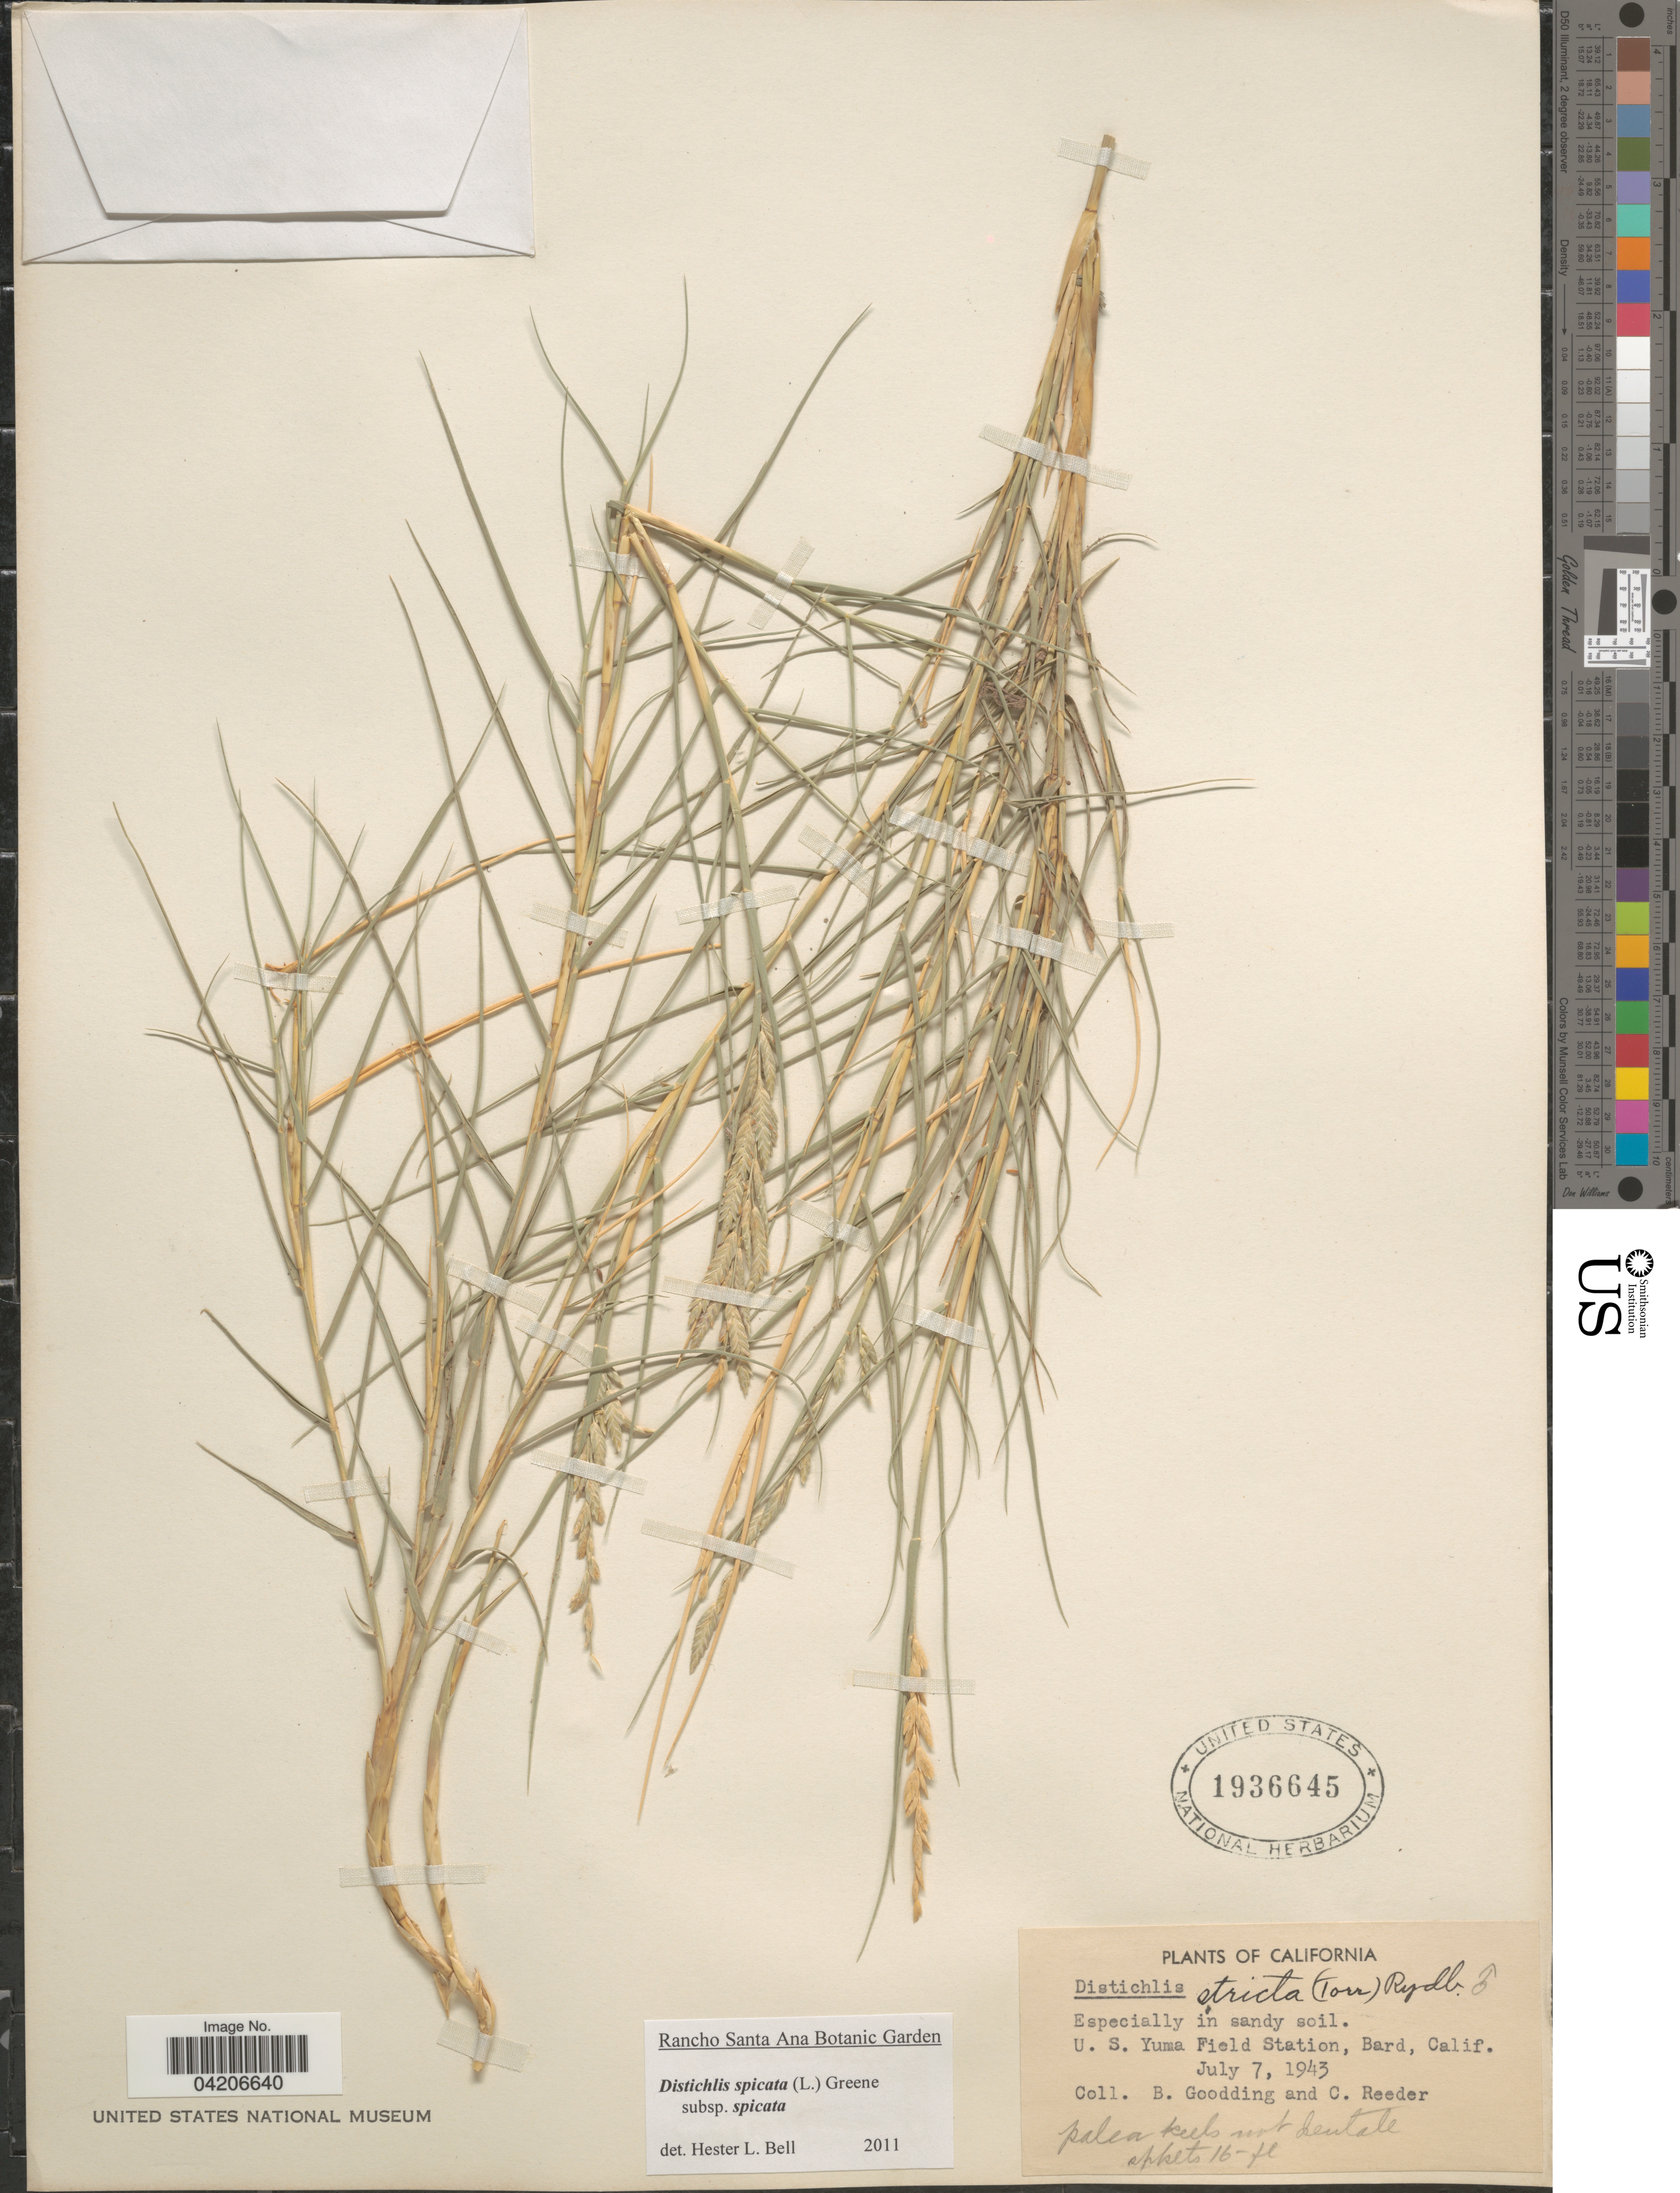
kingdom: Plantae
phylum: Tracheophyta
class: Liliopsida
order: Poales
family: Poaceae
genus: Distichlis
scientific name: Distichlis spicata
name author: (L.) Greene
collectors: B. Goodding & C. Reeder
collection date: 1943-07-07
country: United States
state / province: California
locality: U. S. Yuma Field Station, Bard, Calif.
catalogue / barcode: US 1936645